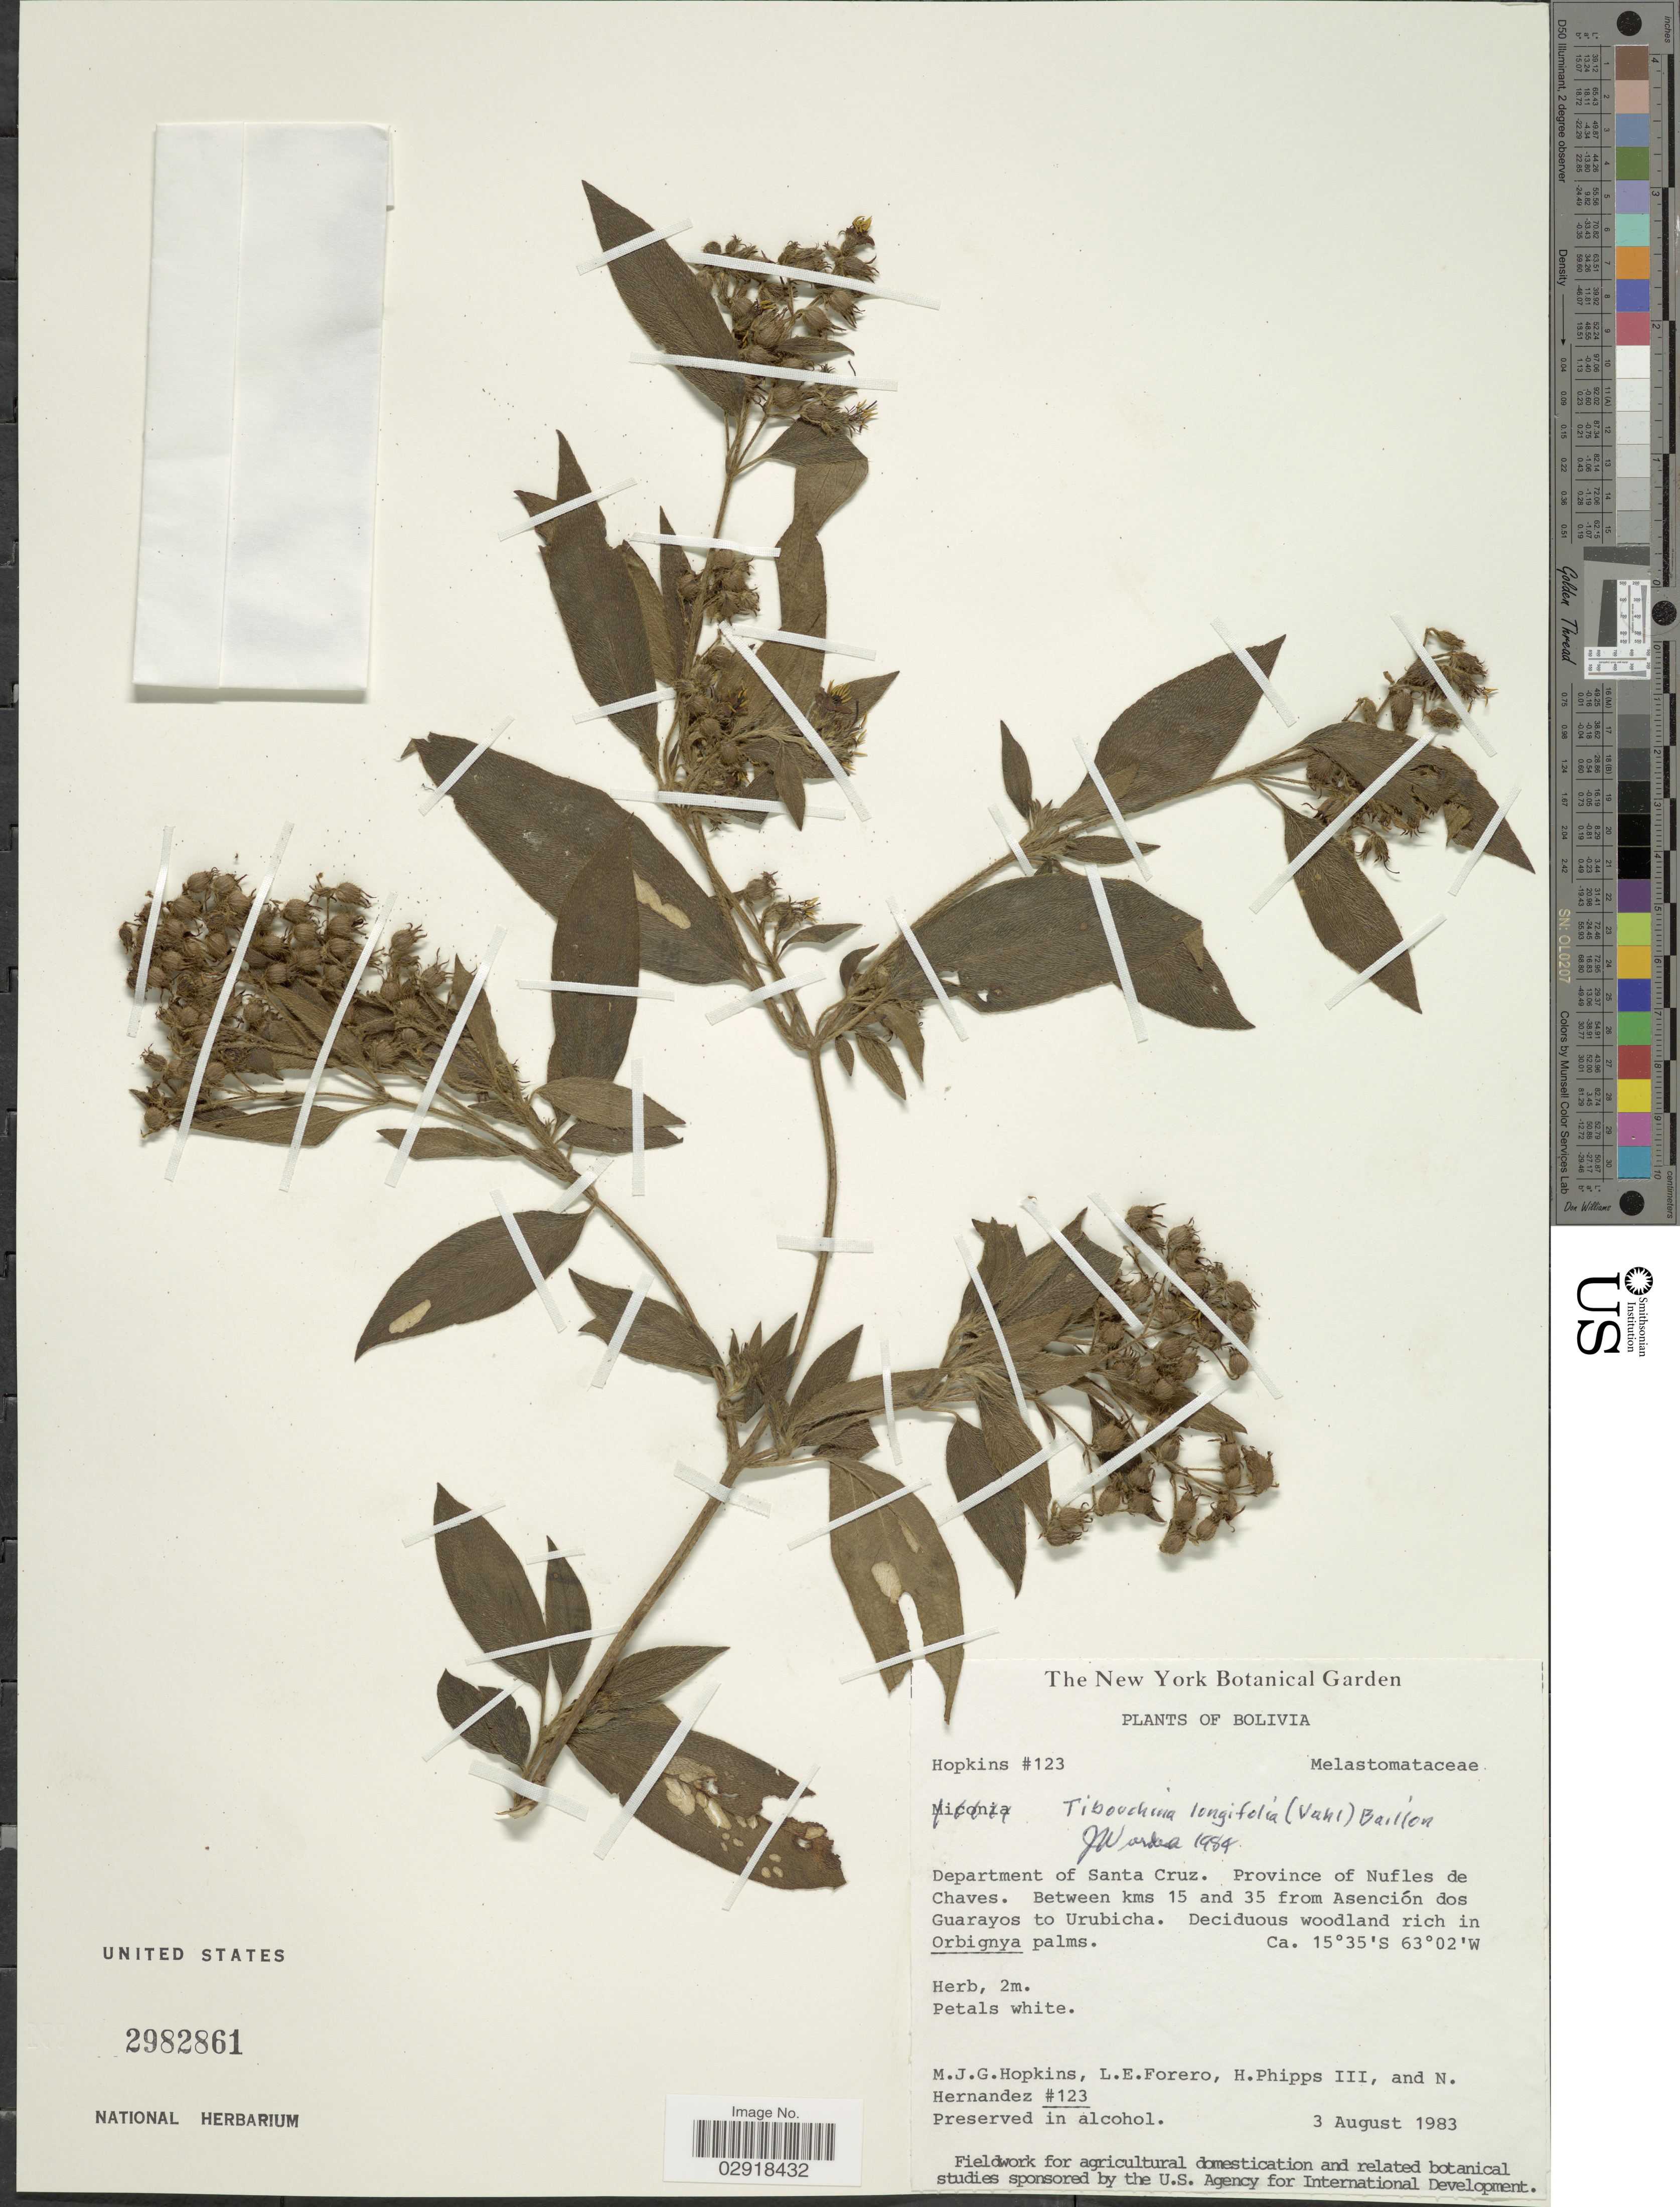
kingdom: Plantae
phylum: Tracheophyta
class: Magnoliopsida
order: Myrtales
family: Melastomataceae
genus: Chaetogastra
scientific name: Chaetogastra longifolia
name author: (Vahl) DC.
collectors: M. J. G. Hopkins, L. Forero, H. Phipps & N. Hernandez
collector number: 123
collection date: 1983-08-03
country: Bolivia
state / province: Santa Cruz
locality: Department of Santa Cruz, Province of Nufles de Chaves, Between kms 15 and 35 from Asención dos Guarayos to Urubicha.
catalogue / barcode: US 2982861